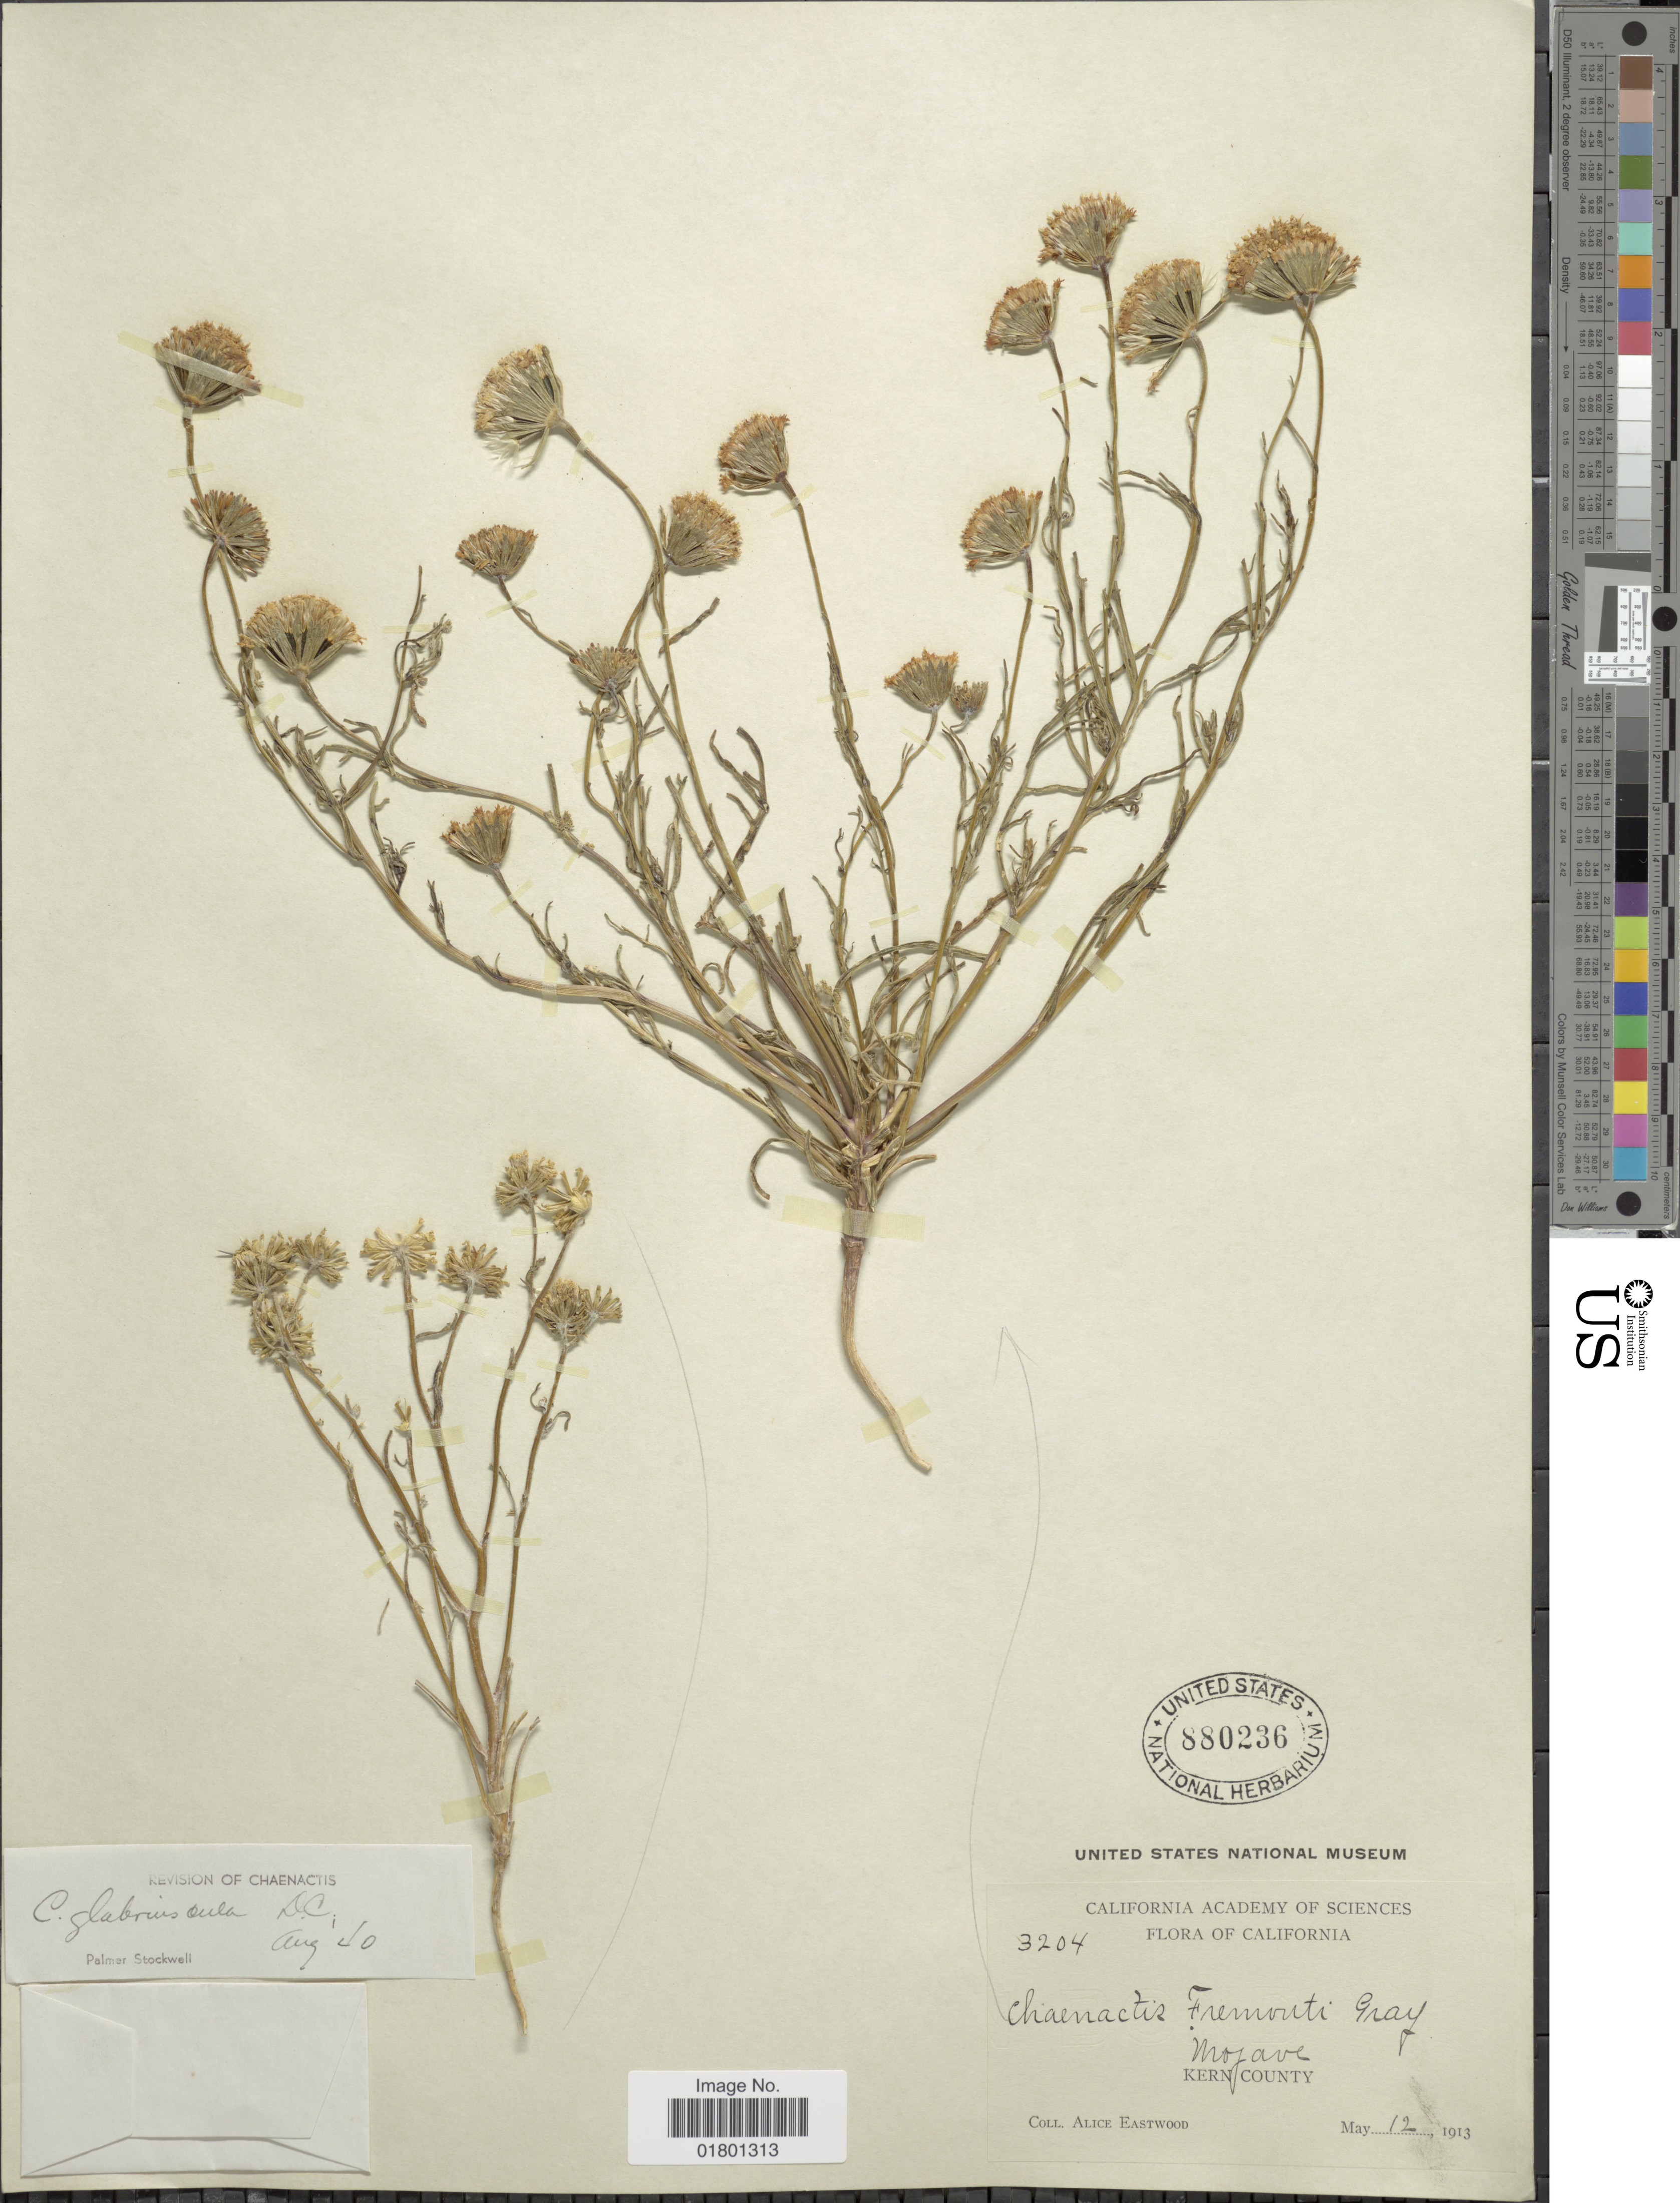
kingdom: Plantae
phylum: Tracheophyta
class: Magnoliopsida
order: Asterales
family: Asteraceae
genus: Chaenactis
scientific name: Chaenactis glabriuscula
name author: DC.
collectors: A. Eastwood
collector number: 3204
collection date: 1913-05-12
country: United States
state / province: California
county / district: Kern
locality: Mojave, Kern County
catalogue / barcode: US 880236